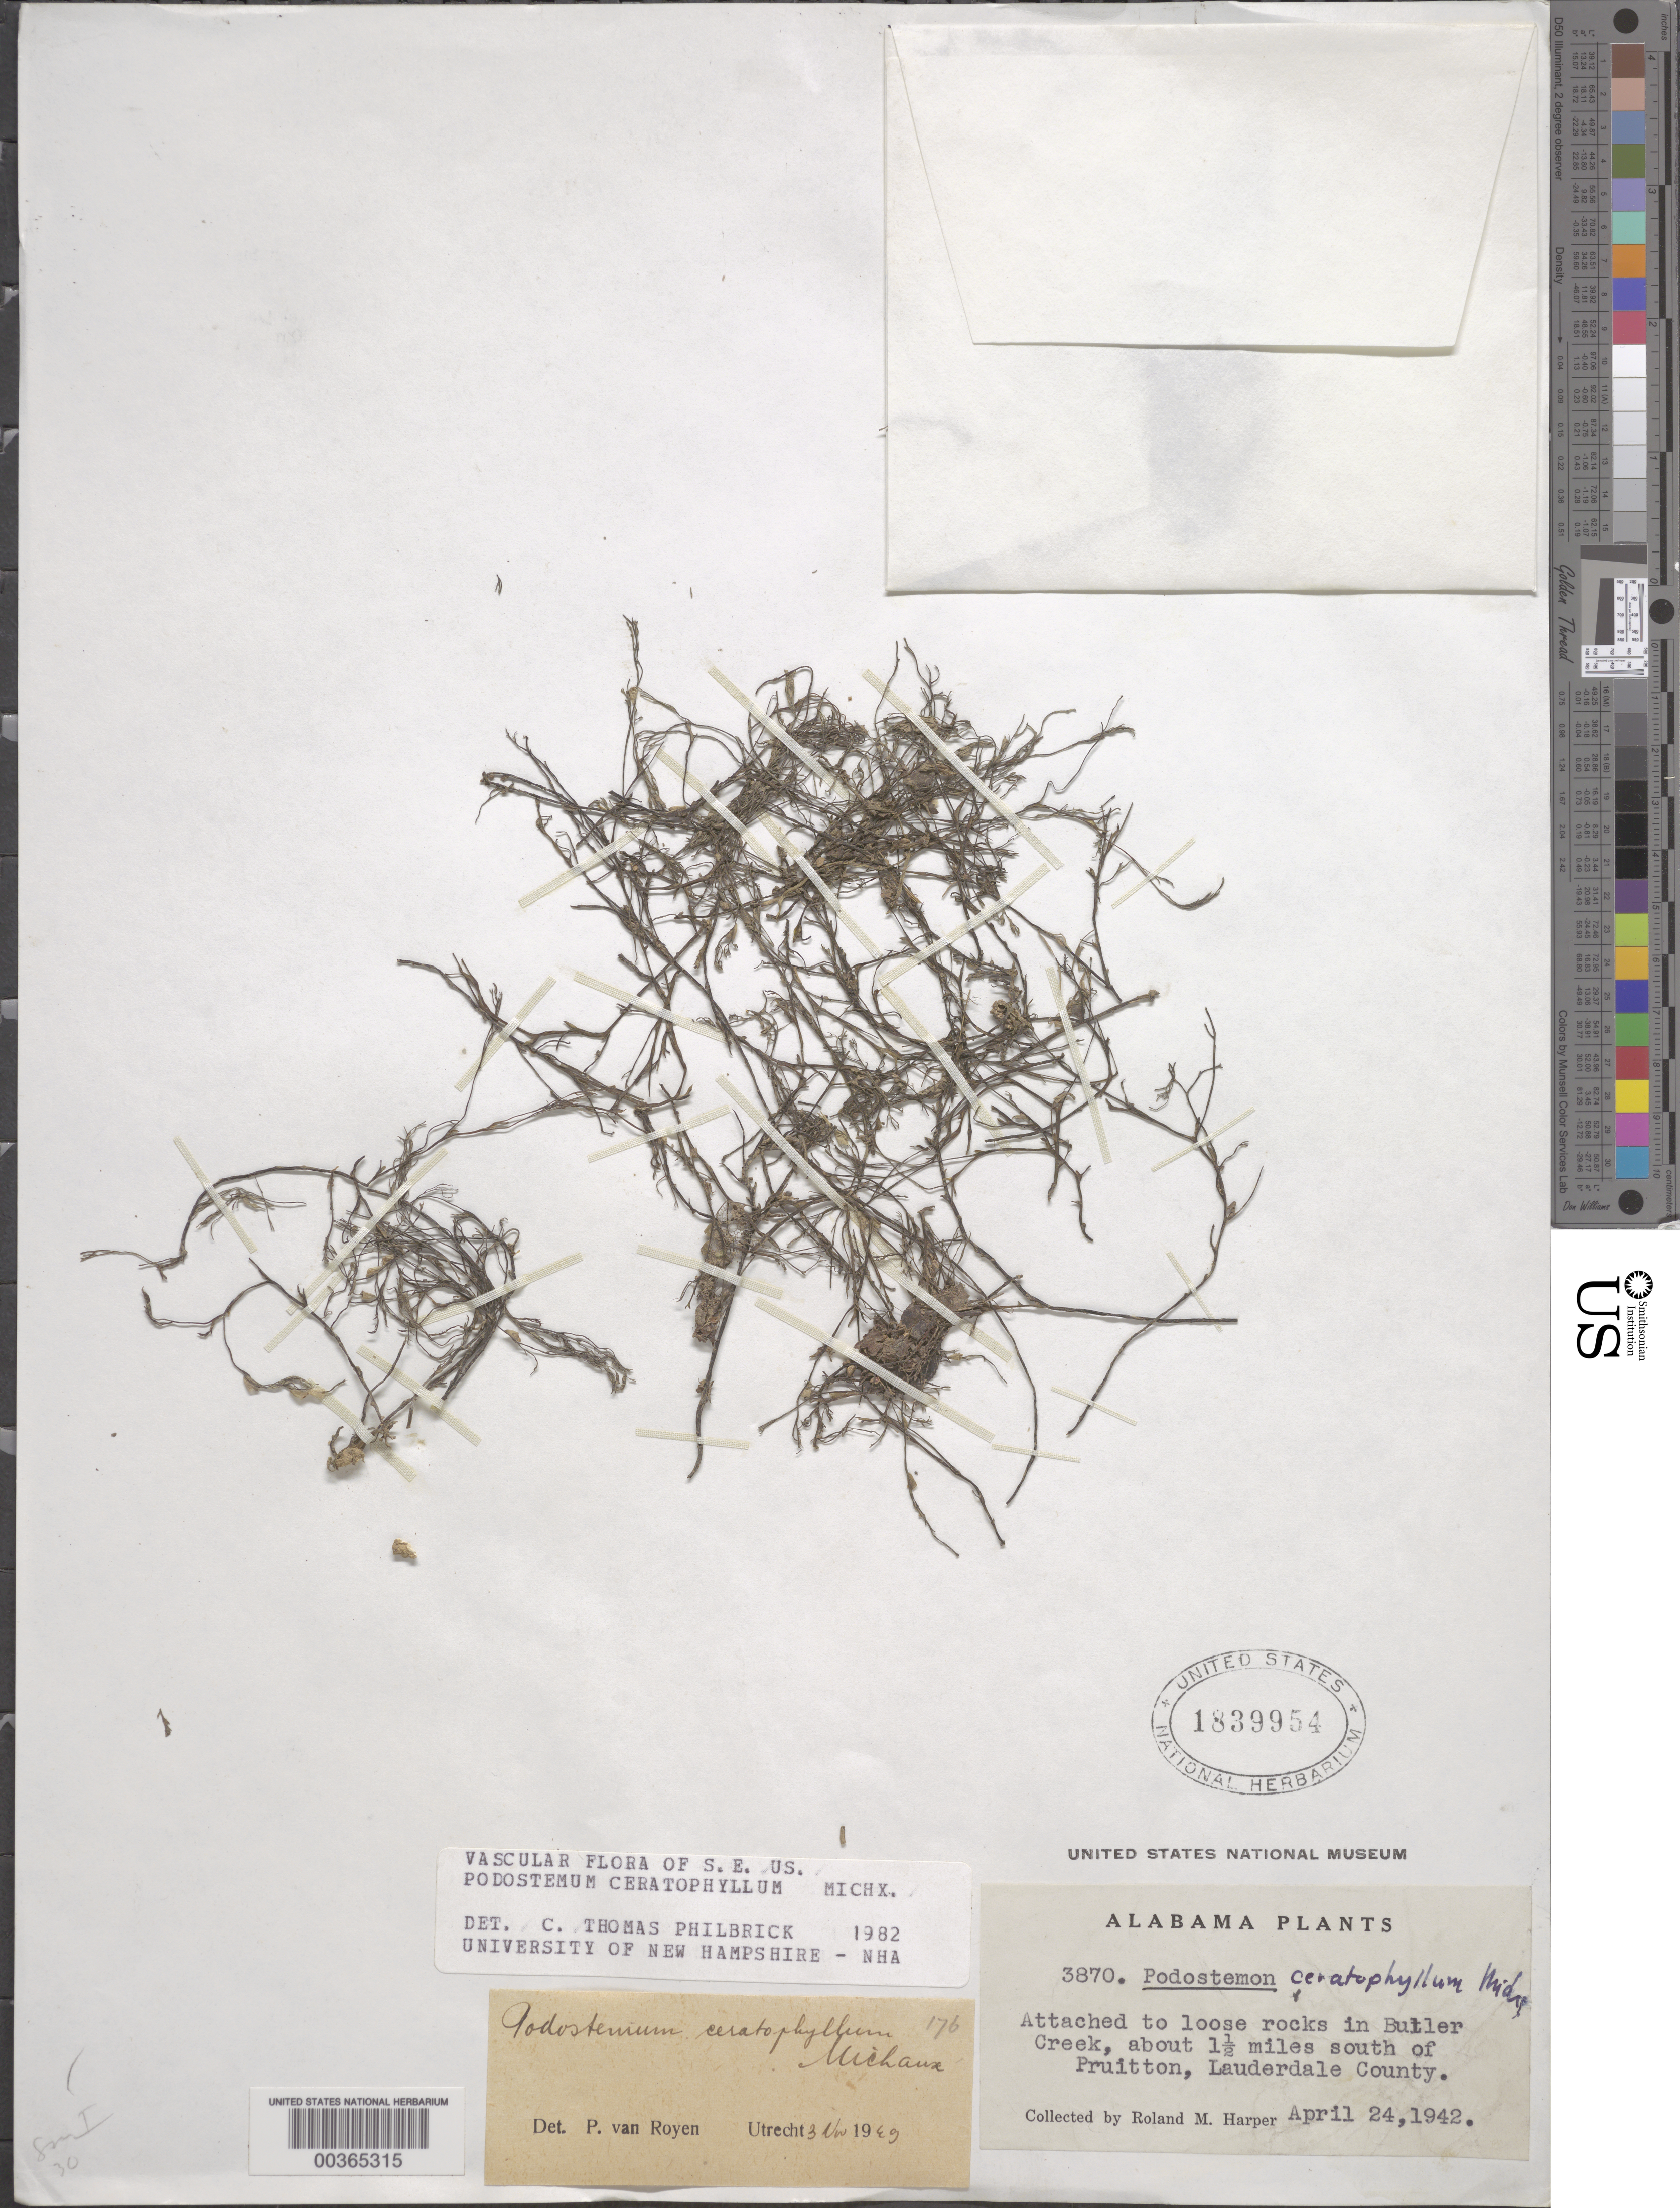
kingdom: Plantae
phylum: Tracheophyta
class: Magnoliopsida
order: Malpighiales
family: Podostemaceae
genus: Podostemum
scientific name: Podostemum ceratophylllum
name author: Michx.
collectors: R. M. Harper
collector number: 3870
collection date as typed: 24 Apr 1942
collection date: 1942-04-24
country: United States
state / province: Alabama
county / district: Lauderdale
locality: Butler creek, s of pruitton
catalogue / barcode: US 1839954